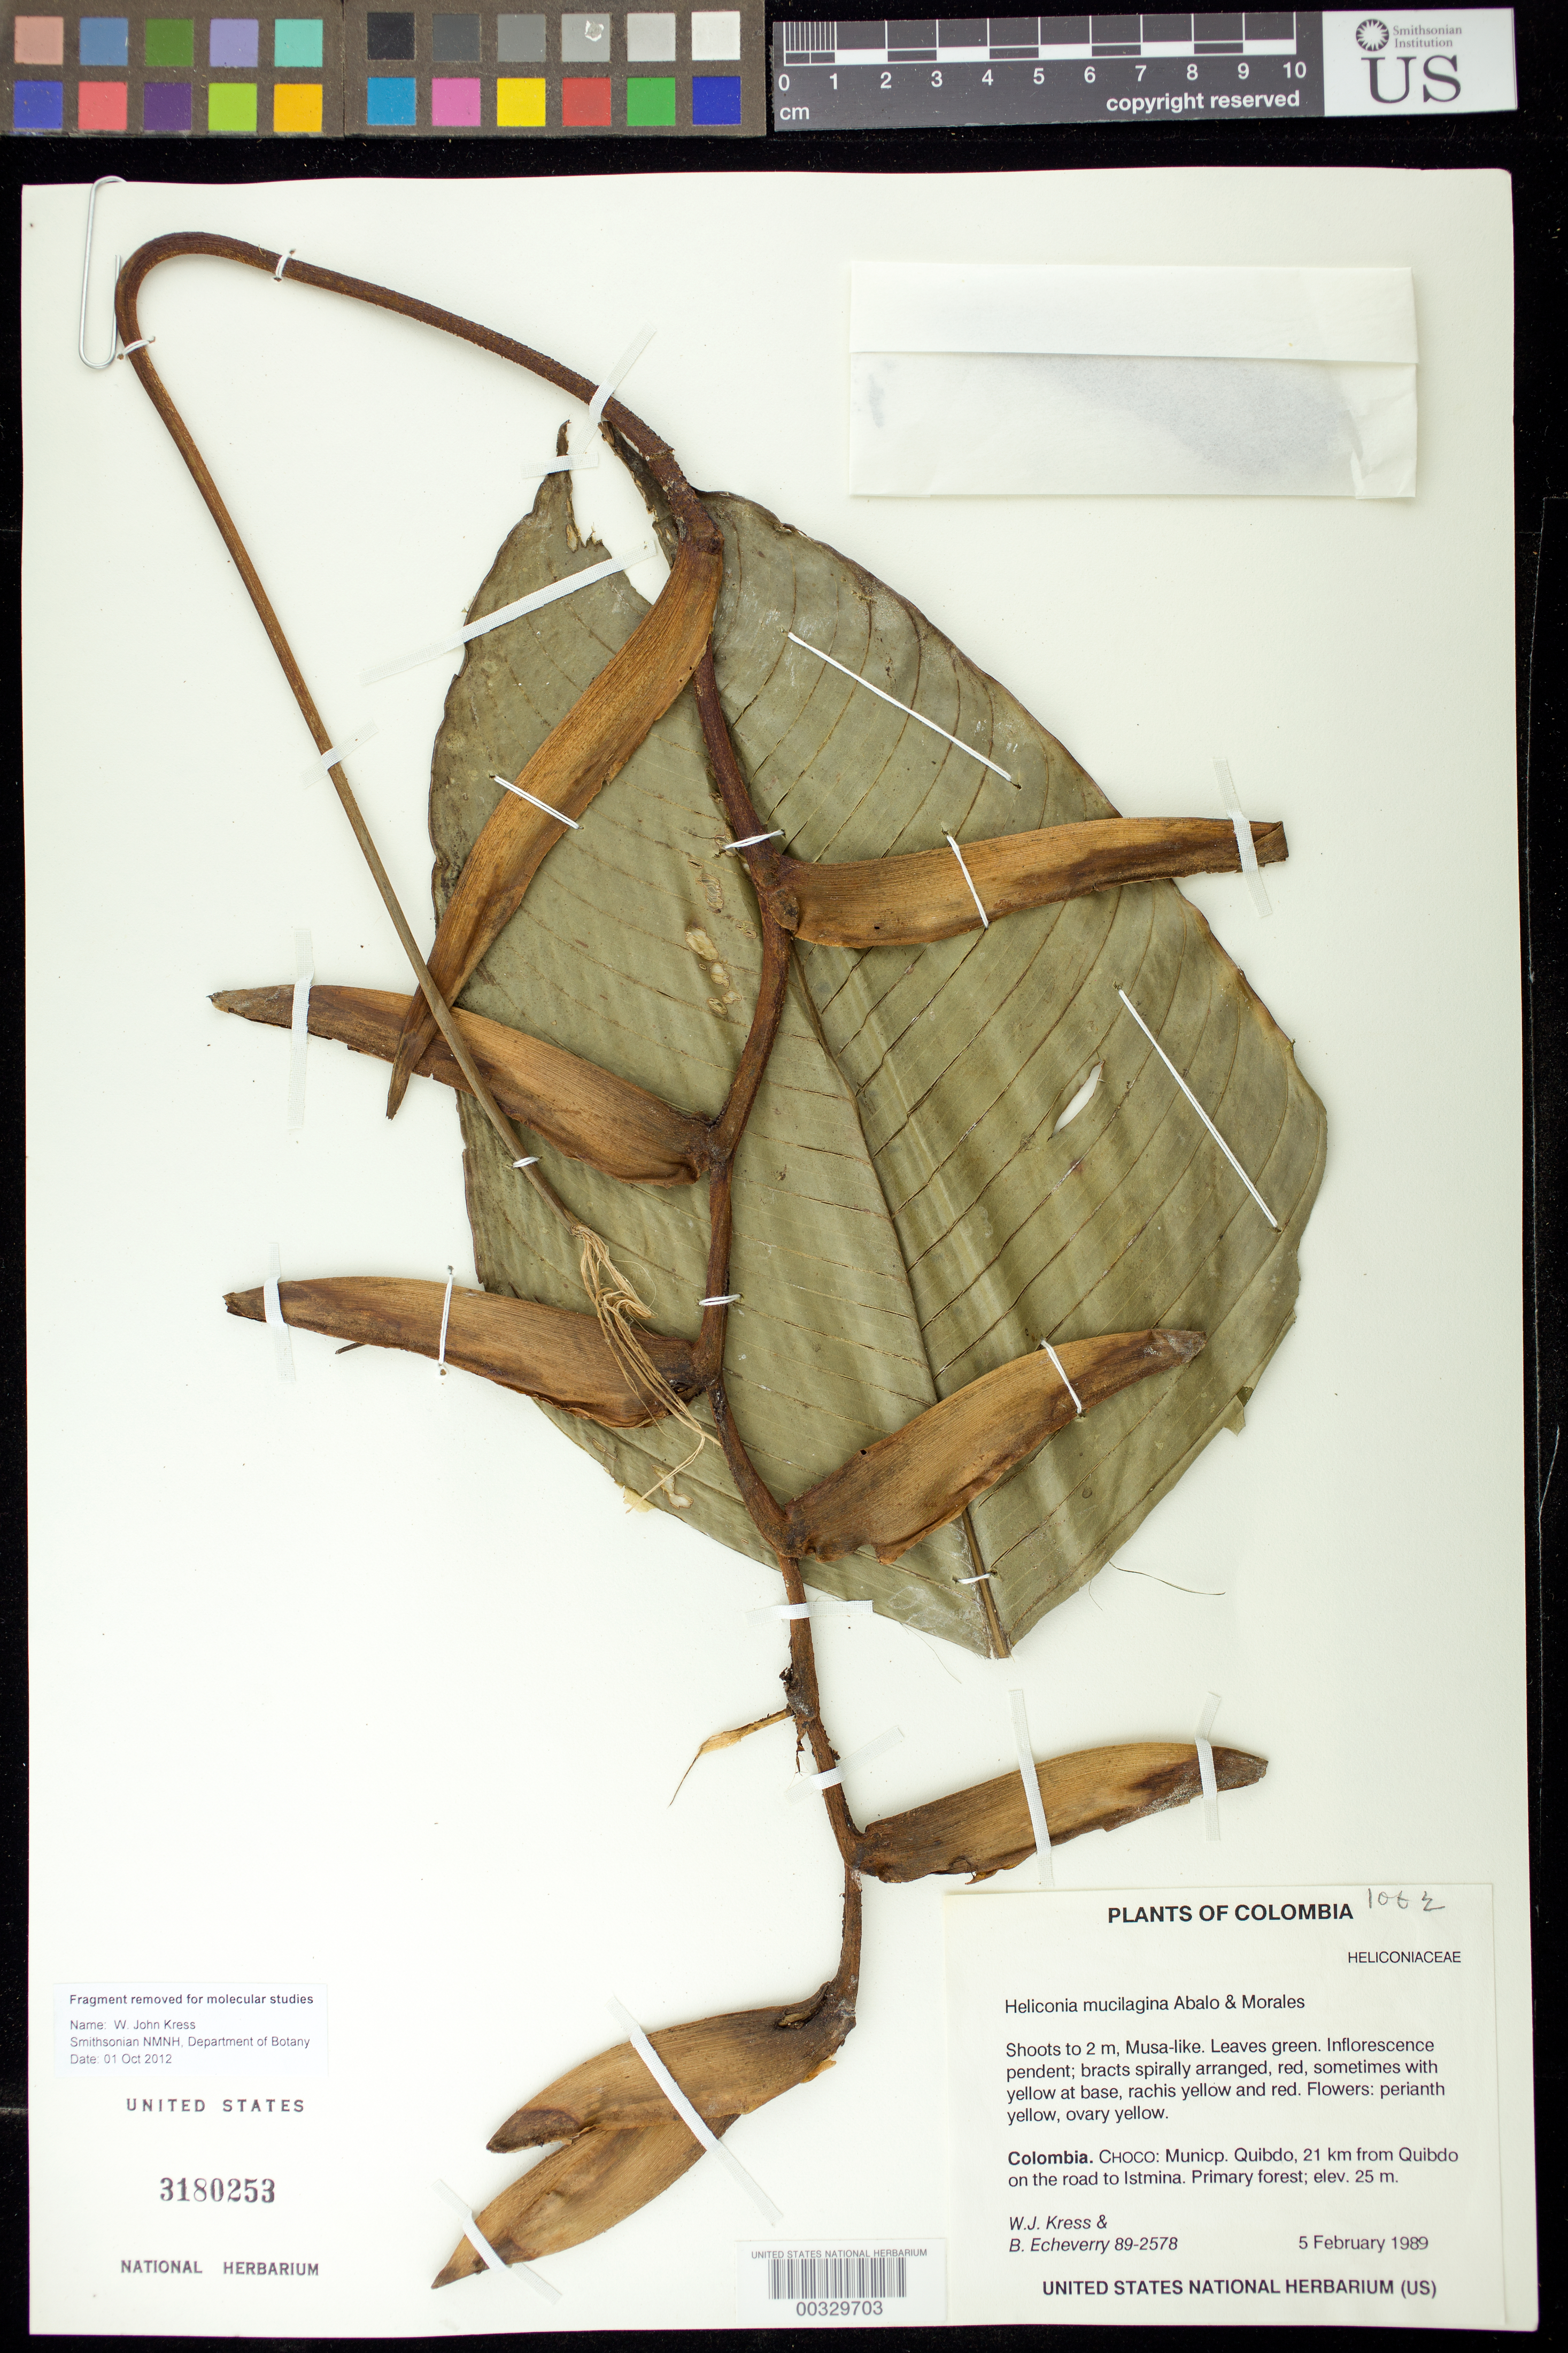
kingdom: Plantae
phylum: Tracheophyta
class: Liliopsida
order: Zingiberales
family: Heliconiaceae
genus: Heliconia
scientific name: Heliconia mucilagina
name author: Abalo & G. Morales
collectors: W. J. Kress & B. Echeverry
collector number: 89-2578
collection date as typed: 05 Feb 1989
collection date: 1989-02-05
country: Colombia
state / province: Chocó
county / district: Quibdó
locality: Mun of Quibdo, 21 km from Quibdo on road to IstMina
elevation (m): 25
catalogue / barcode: US 3180253